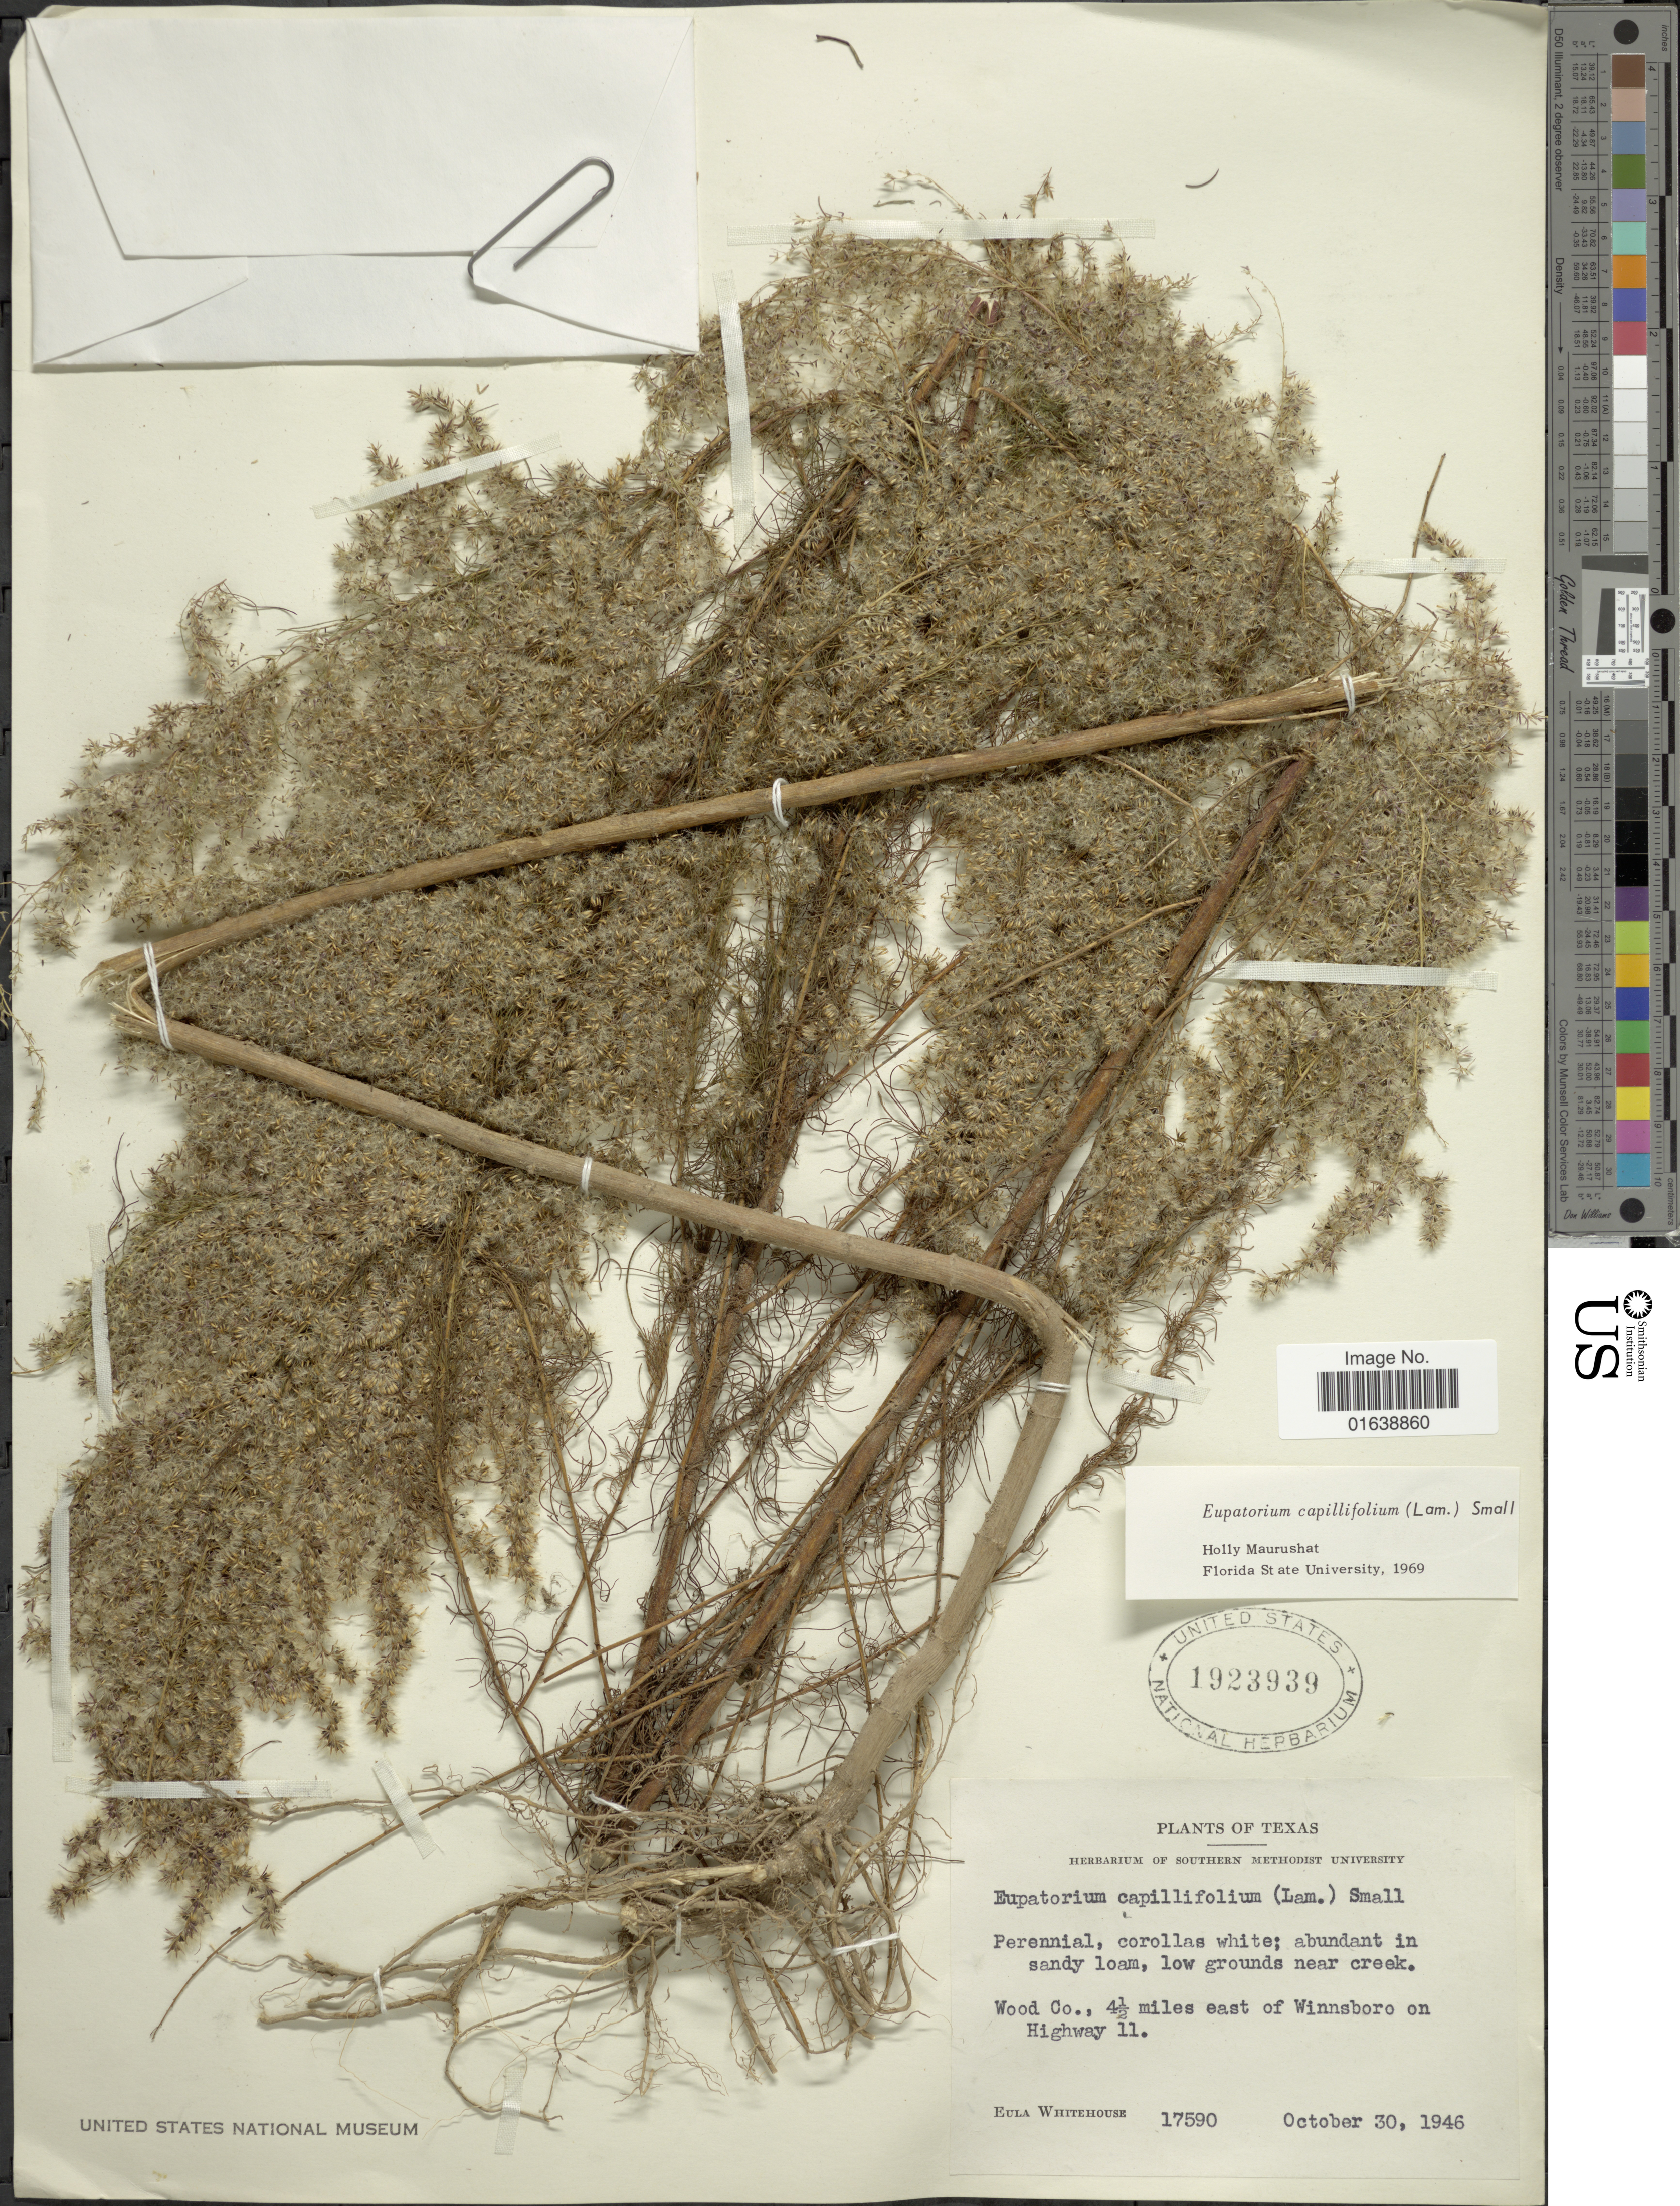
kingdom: Plantae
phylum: Tracheophyta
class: Magnoliopsida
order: Asterales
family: Asteraceae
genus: Eupatorium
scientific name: Eupatorium capillifolium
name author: (Lam.) Small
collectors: E. Whitehouse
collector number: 17590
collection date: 1946-10-30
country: United States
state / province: Texas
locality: Texas. Wood Co., 4.5 miles east of Winnsboro on Highway 11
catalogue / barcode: US 1923939